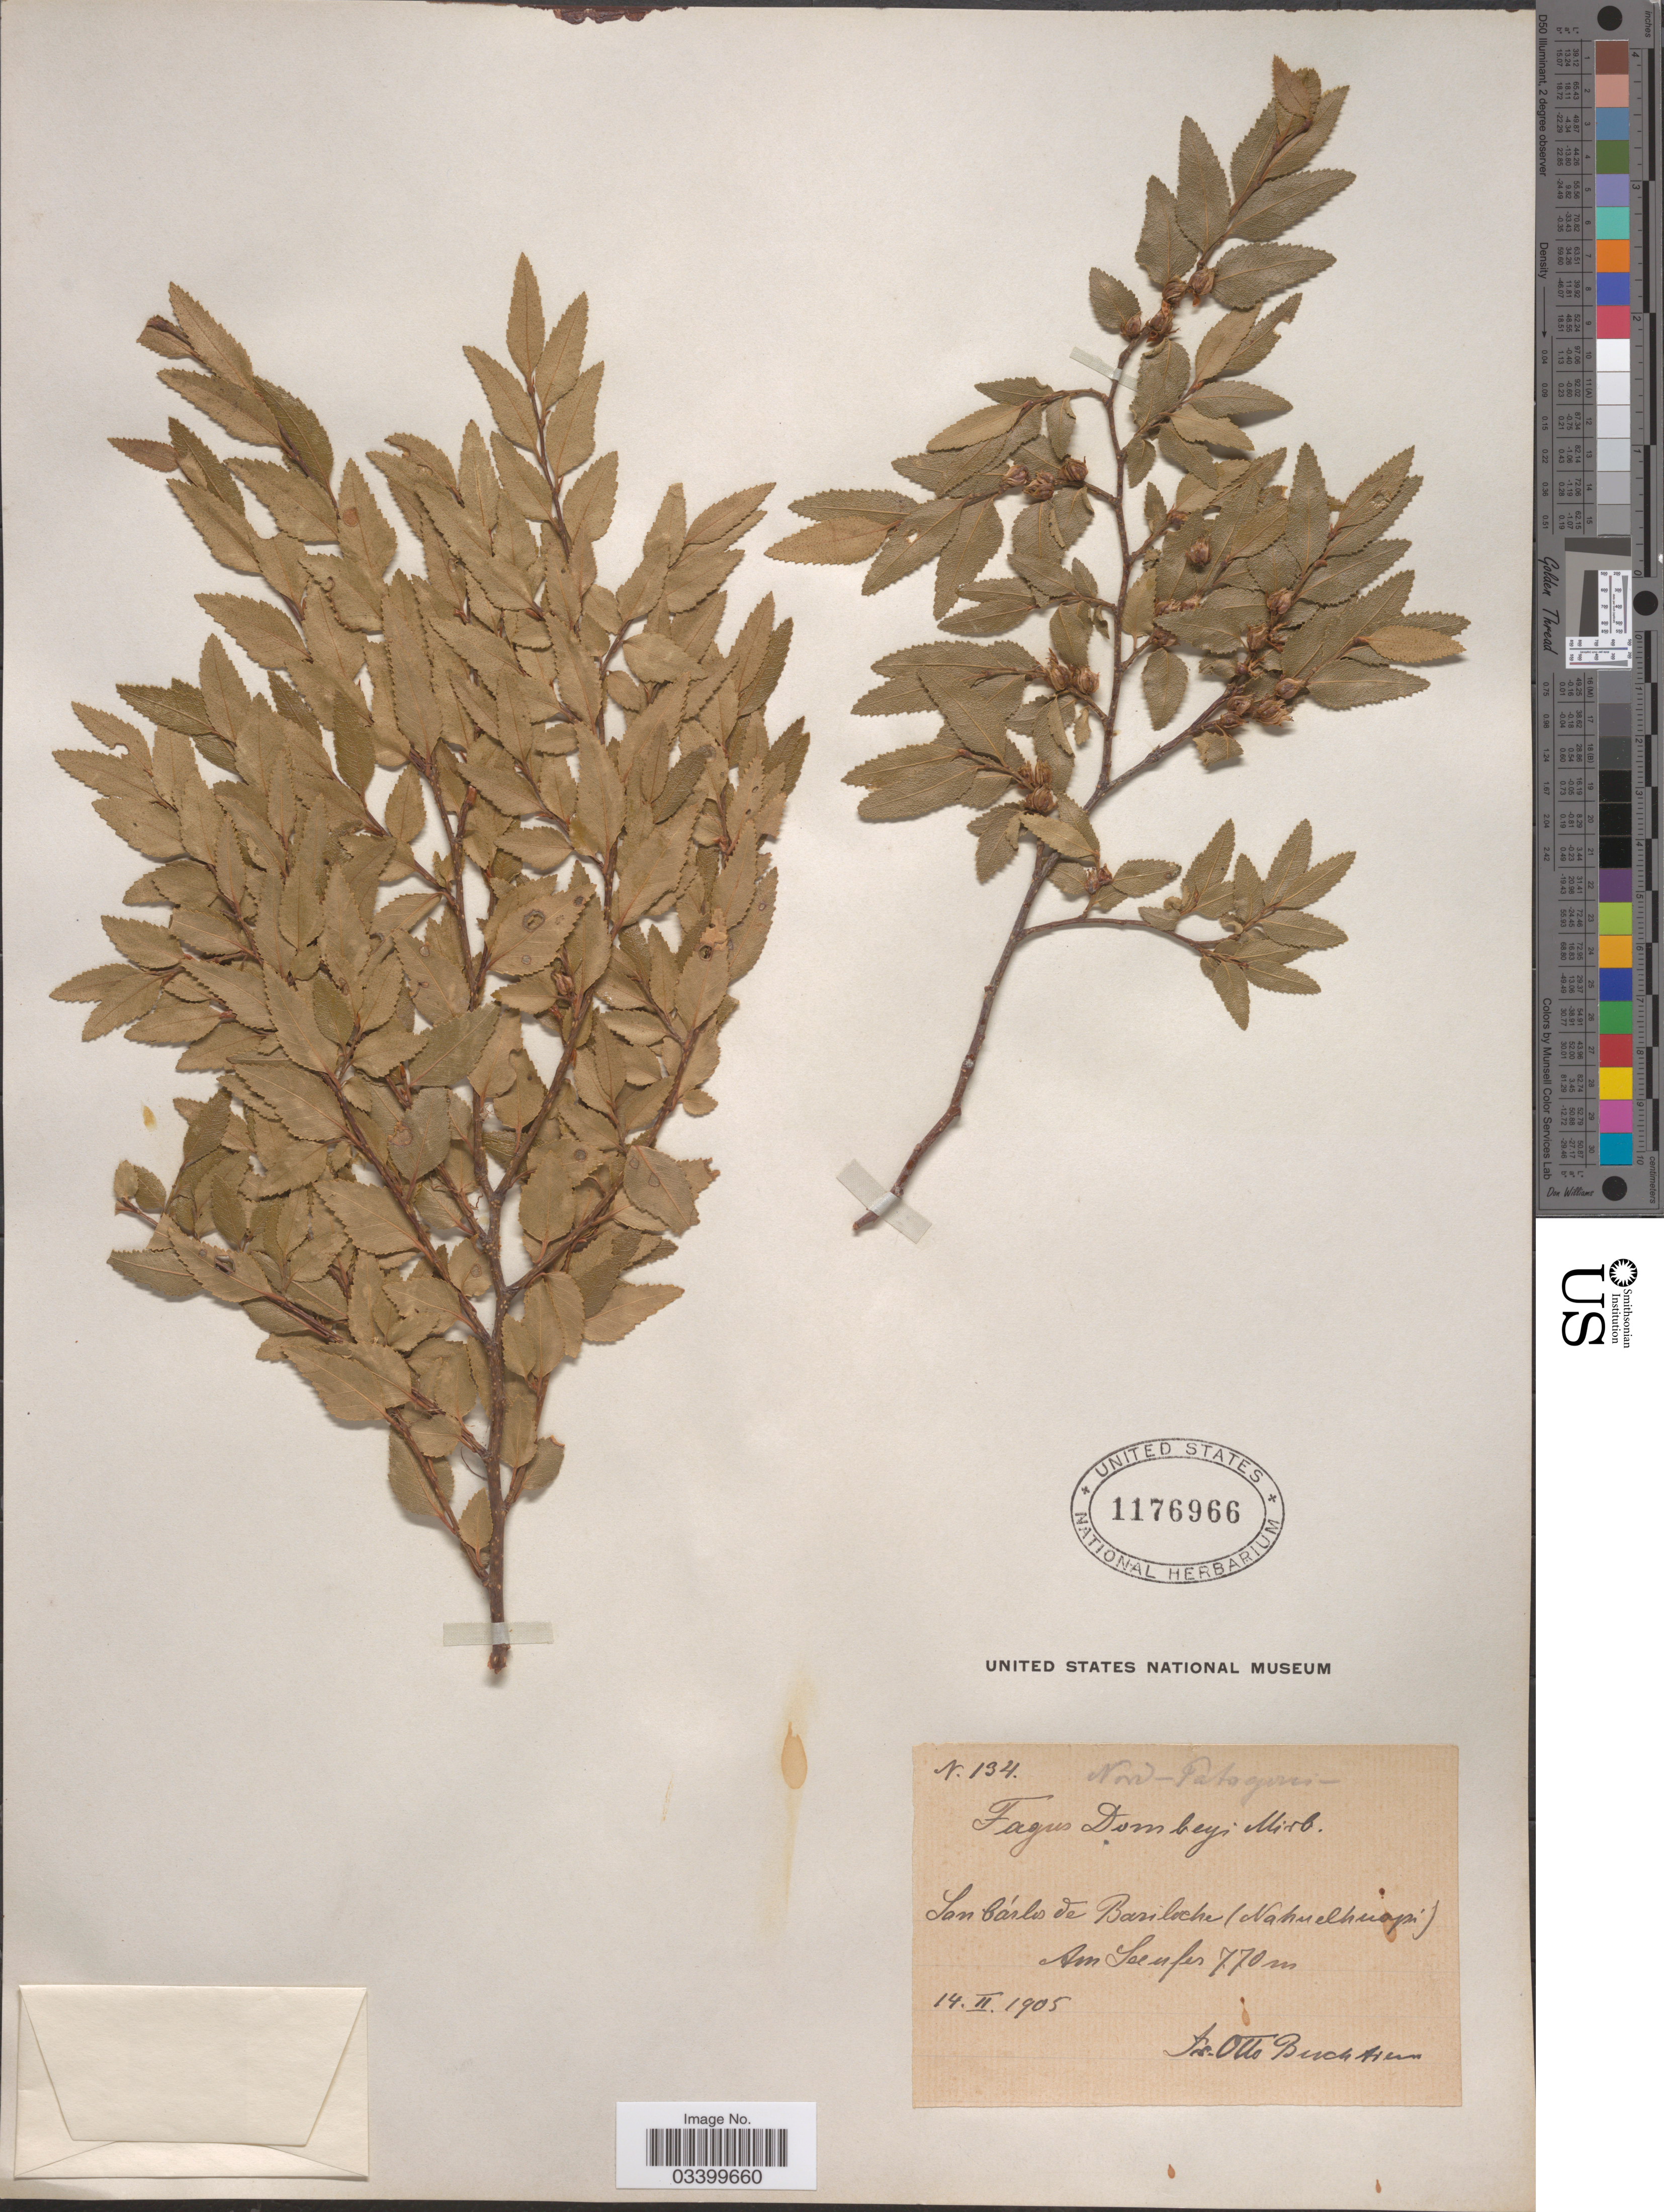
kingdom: Plantae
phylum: Tracheophyta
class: Magnoliopsida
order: Fagales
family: Nothofagaceae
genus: Nothofagus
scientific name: Nothofagus dombeyi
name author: (Mirb.) Oerst.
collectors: O. Buchtien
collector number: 134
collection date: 1905-02-14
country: Argentina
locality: Nord-Patagonia. San Cárlos de Bariloche (Nahuelhapi).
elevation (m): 770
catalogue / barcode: US 1176966